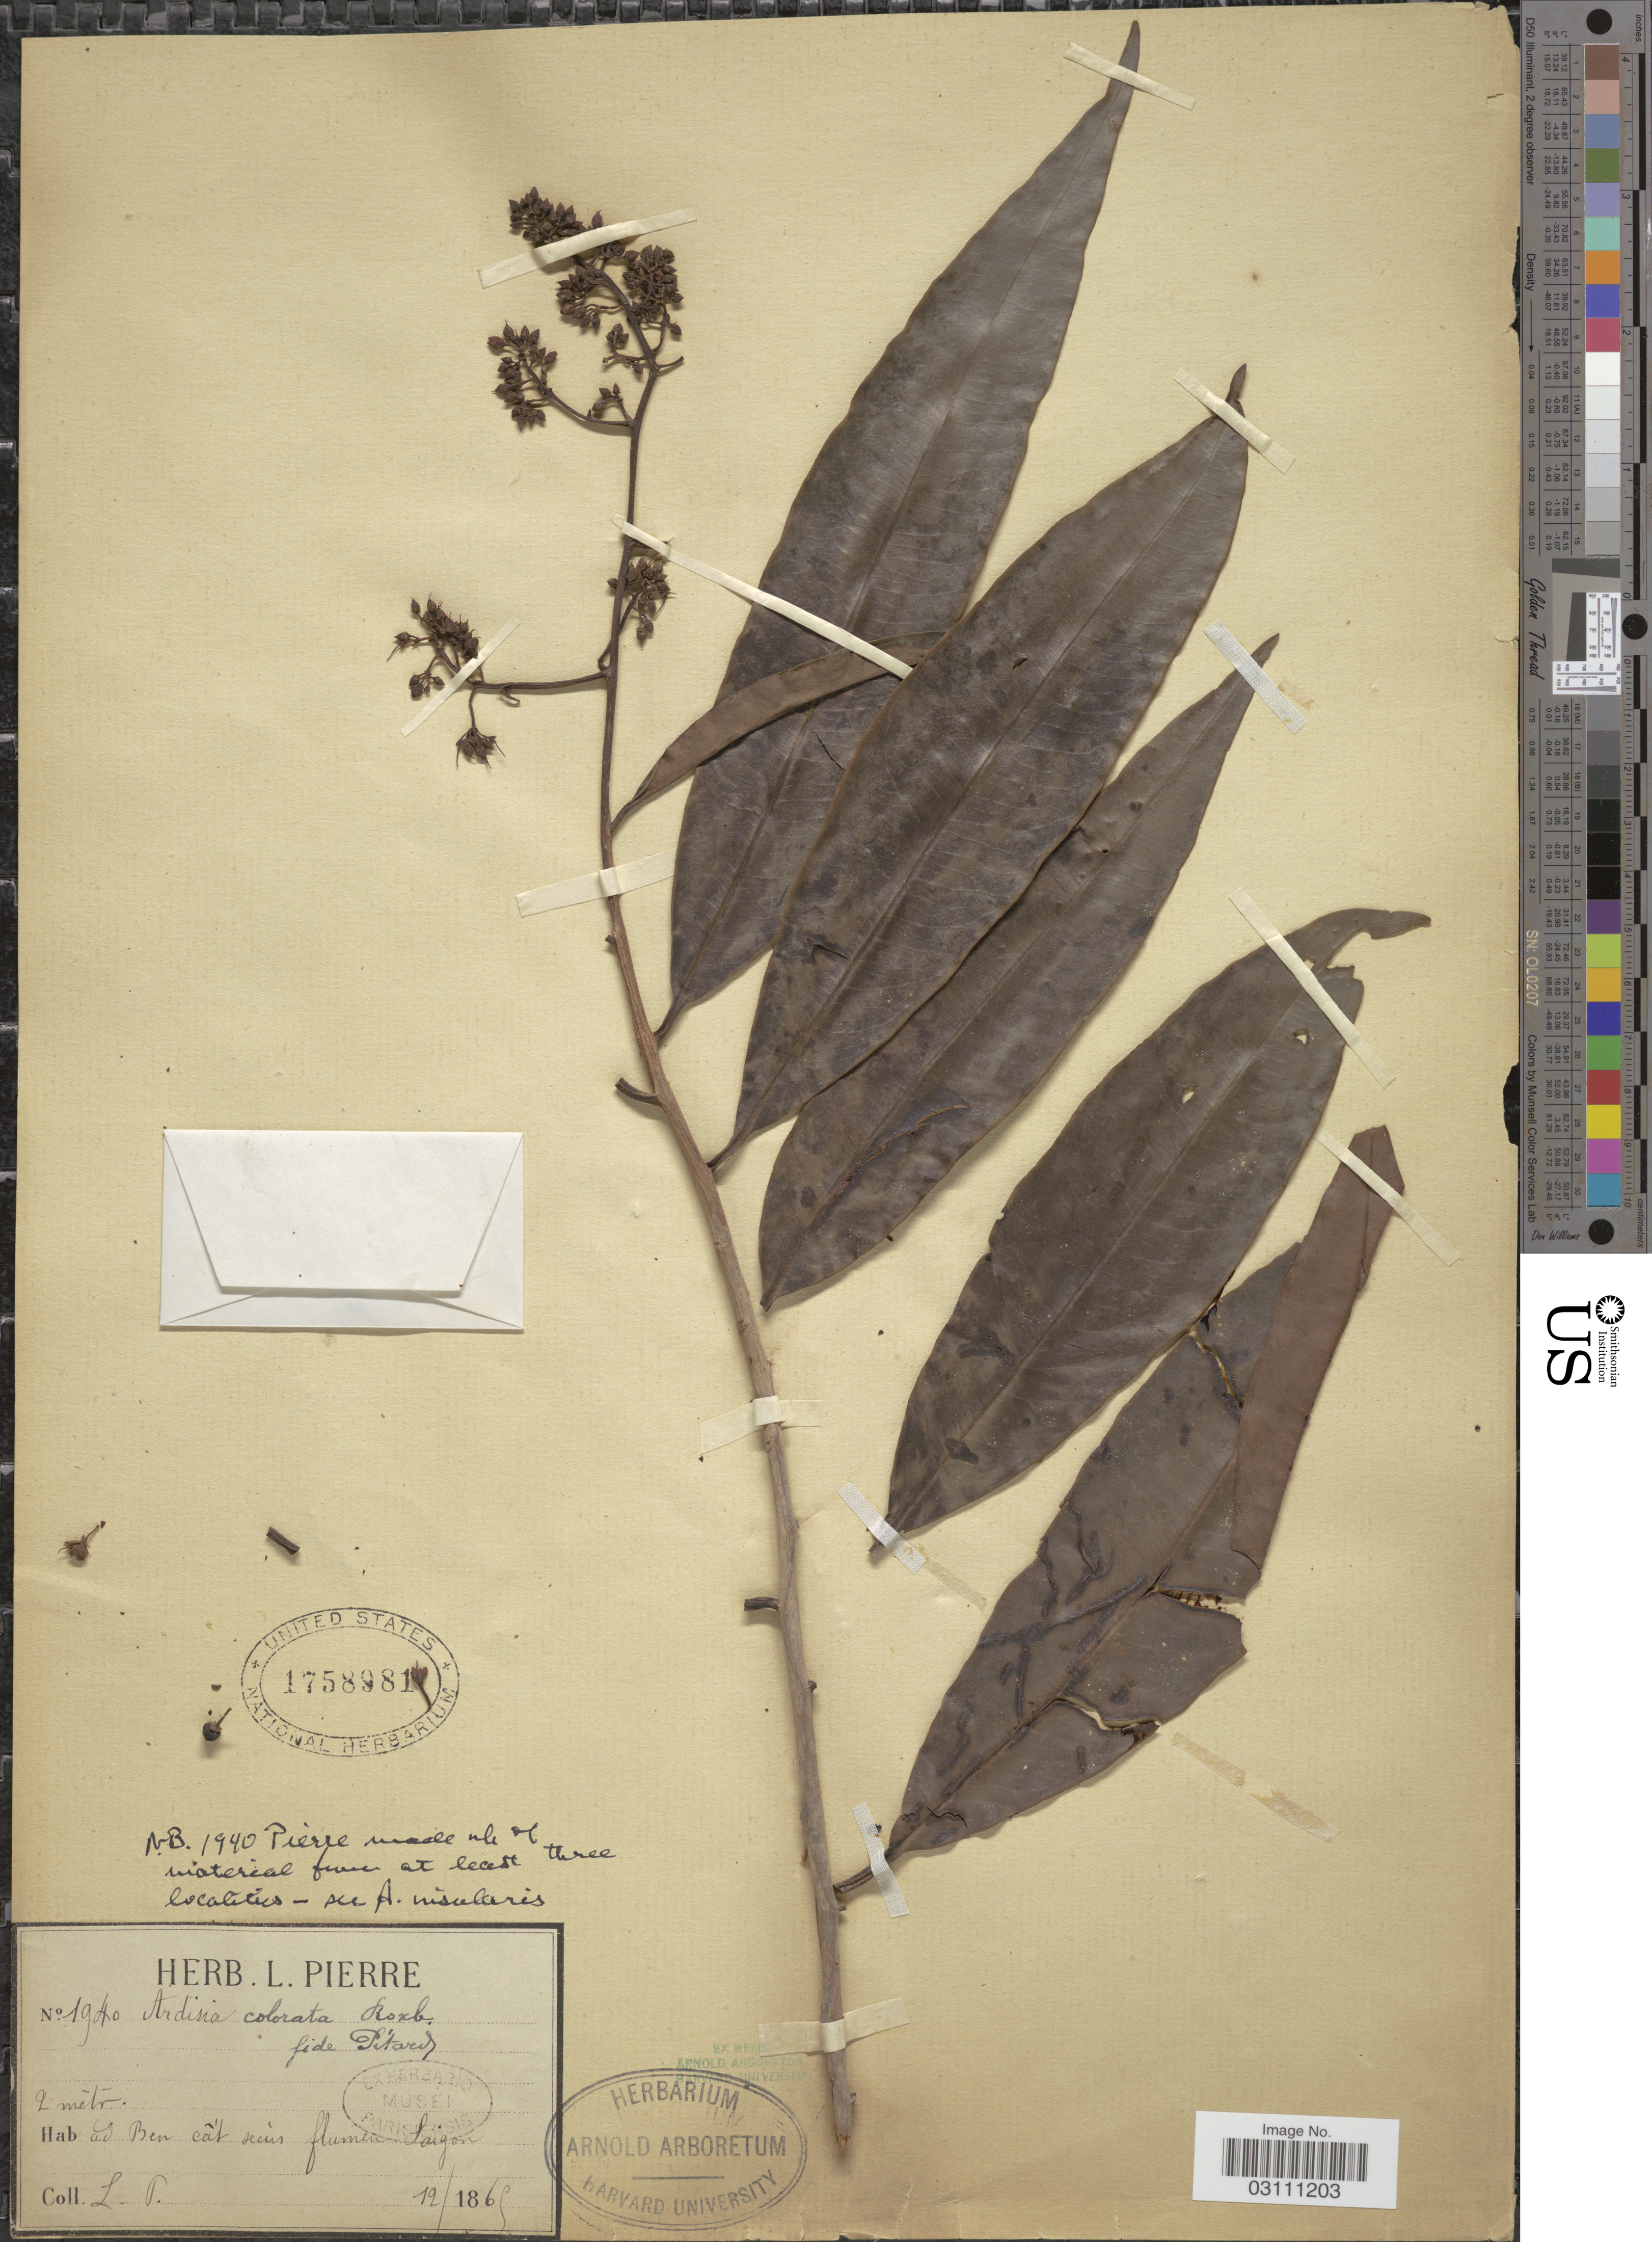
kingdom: Plantae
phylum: Tracheophyta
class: Magnoliopsida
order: Ericales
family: Primulaceae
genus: Ardisia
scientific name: Ardisia colorata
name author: Roxb.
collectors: L. Pierre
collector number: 1940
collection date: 1865-12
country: Vietnam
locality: Ad Ben cât seein flumen Saïgon.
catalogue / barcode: US 1758981